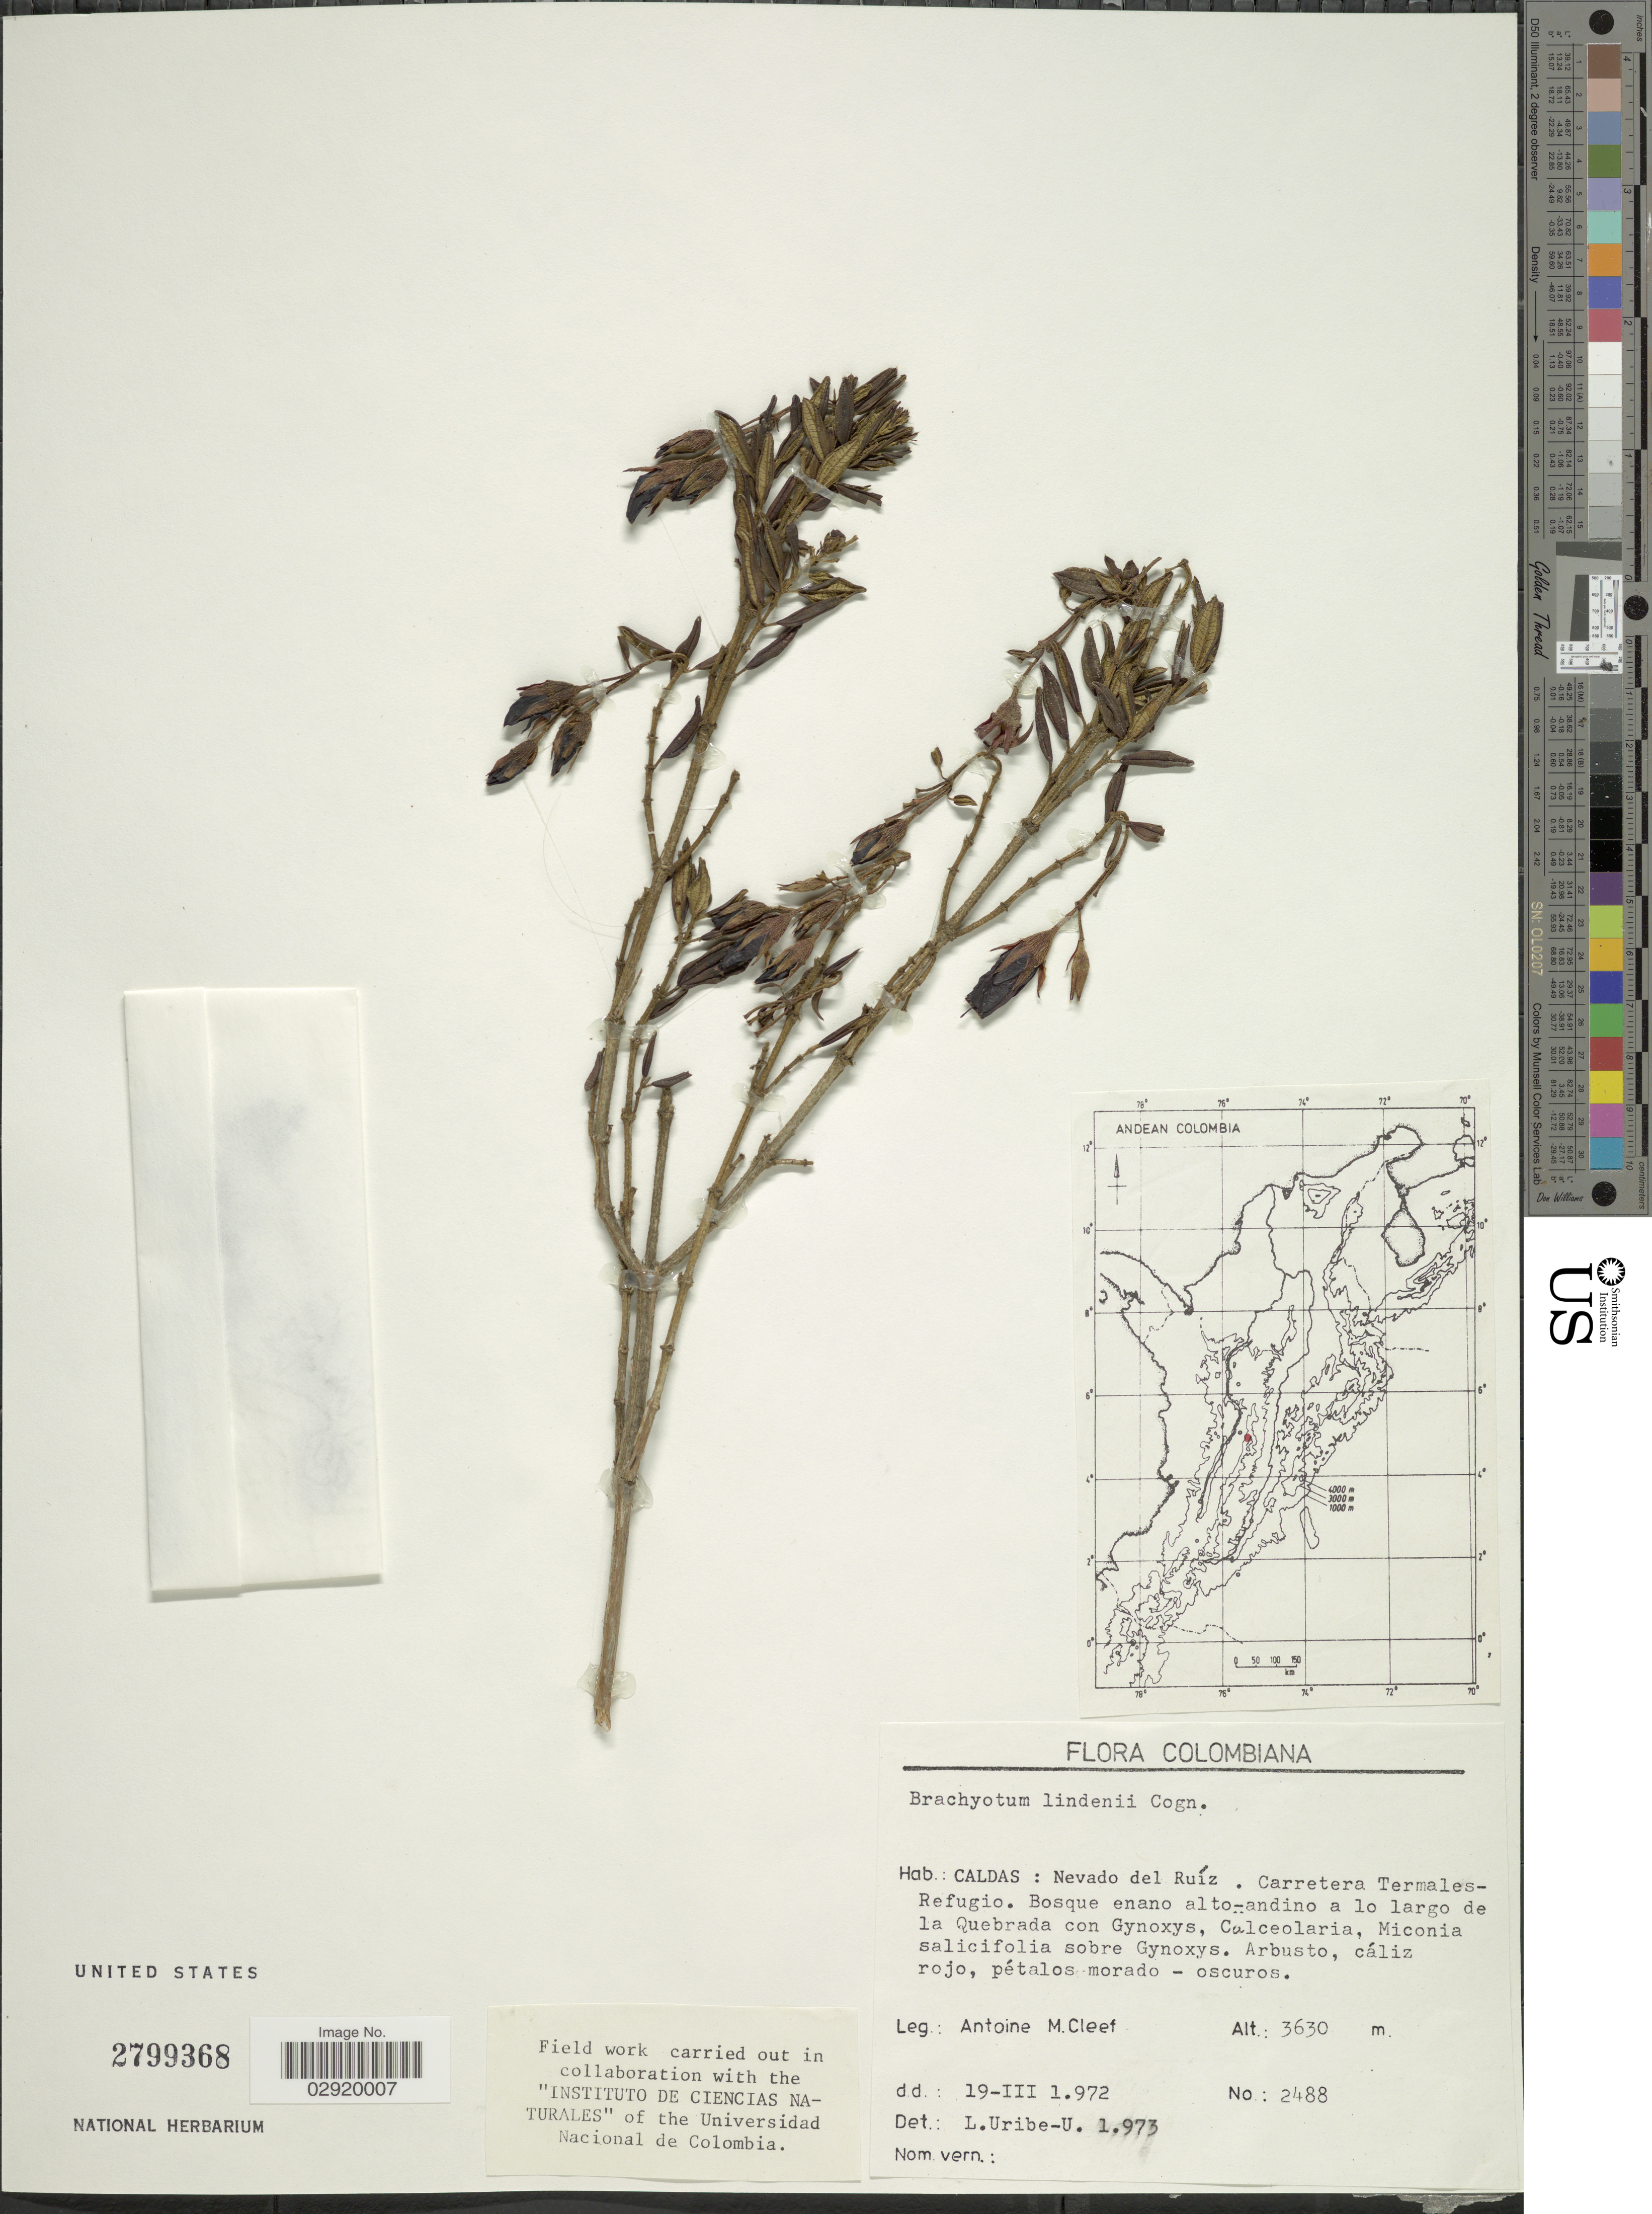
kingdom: Plantae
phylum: Tracheophyta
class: Magnoliopsida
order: Myrtales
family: Melastomataceae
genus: Brachyotum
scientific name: Brachyotum lindenii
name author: Cogn.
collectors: A. M. Cleef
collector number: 2488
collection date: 1972-03-19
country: Colombia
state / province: Caldas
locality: Nevada del Ruíz. Carretera Termales-Refugio. Bosque enano alto-andino a lo largo de la Quebrada.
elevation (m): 3630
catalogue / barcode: US 2799368